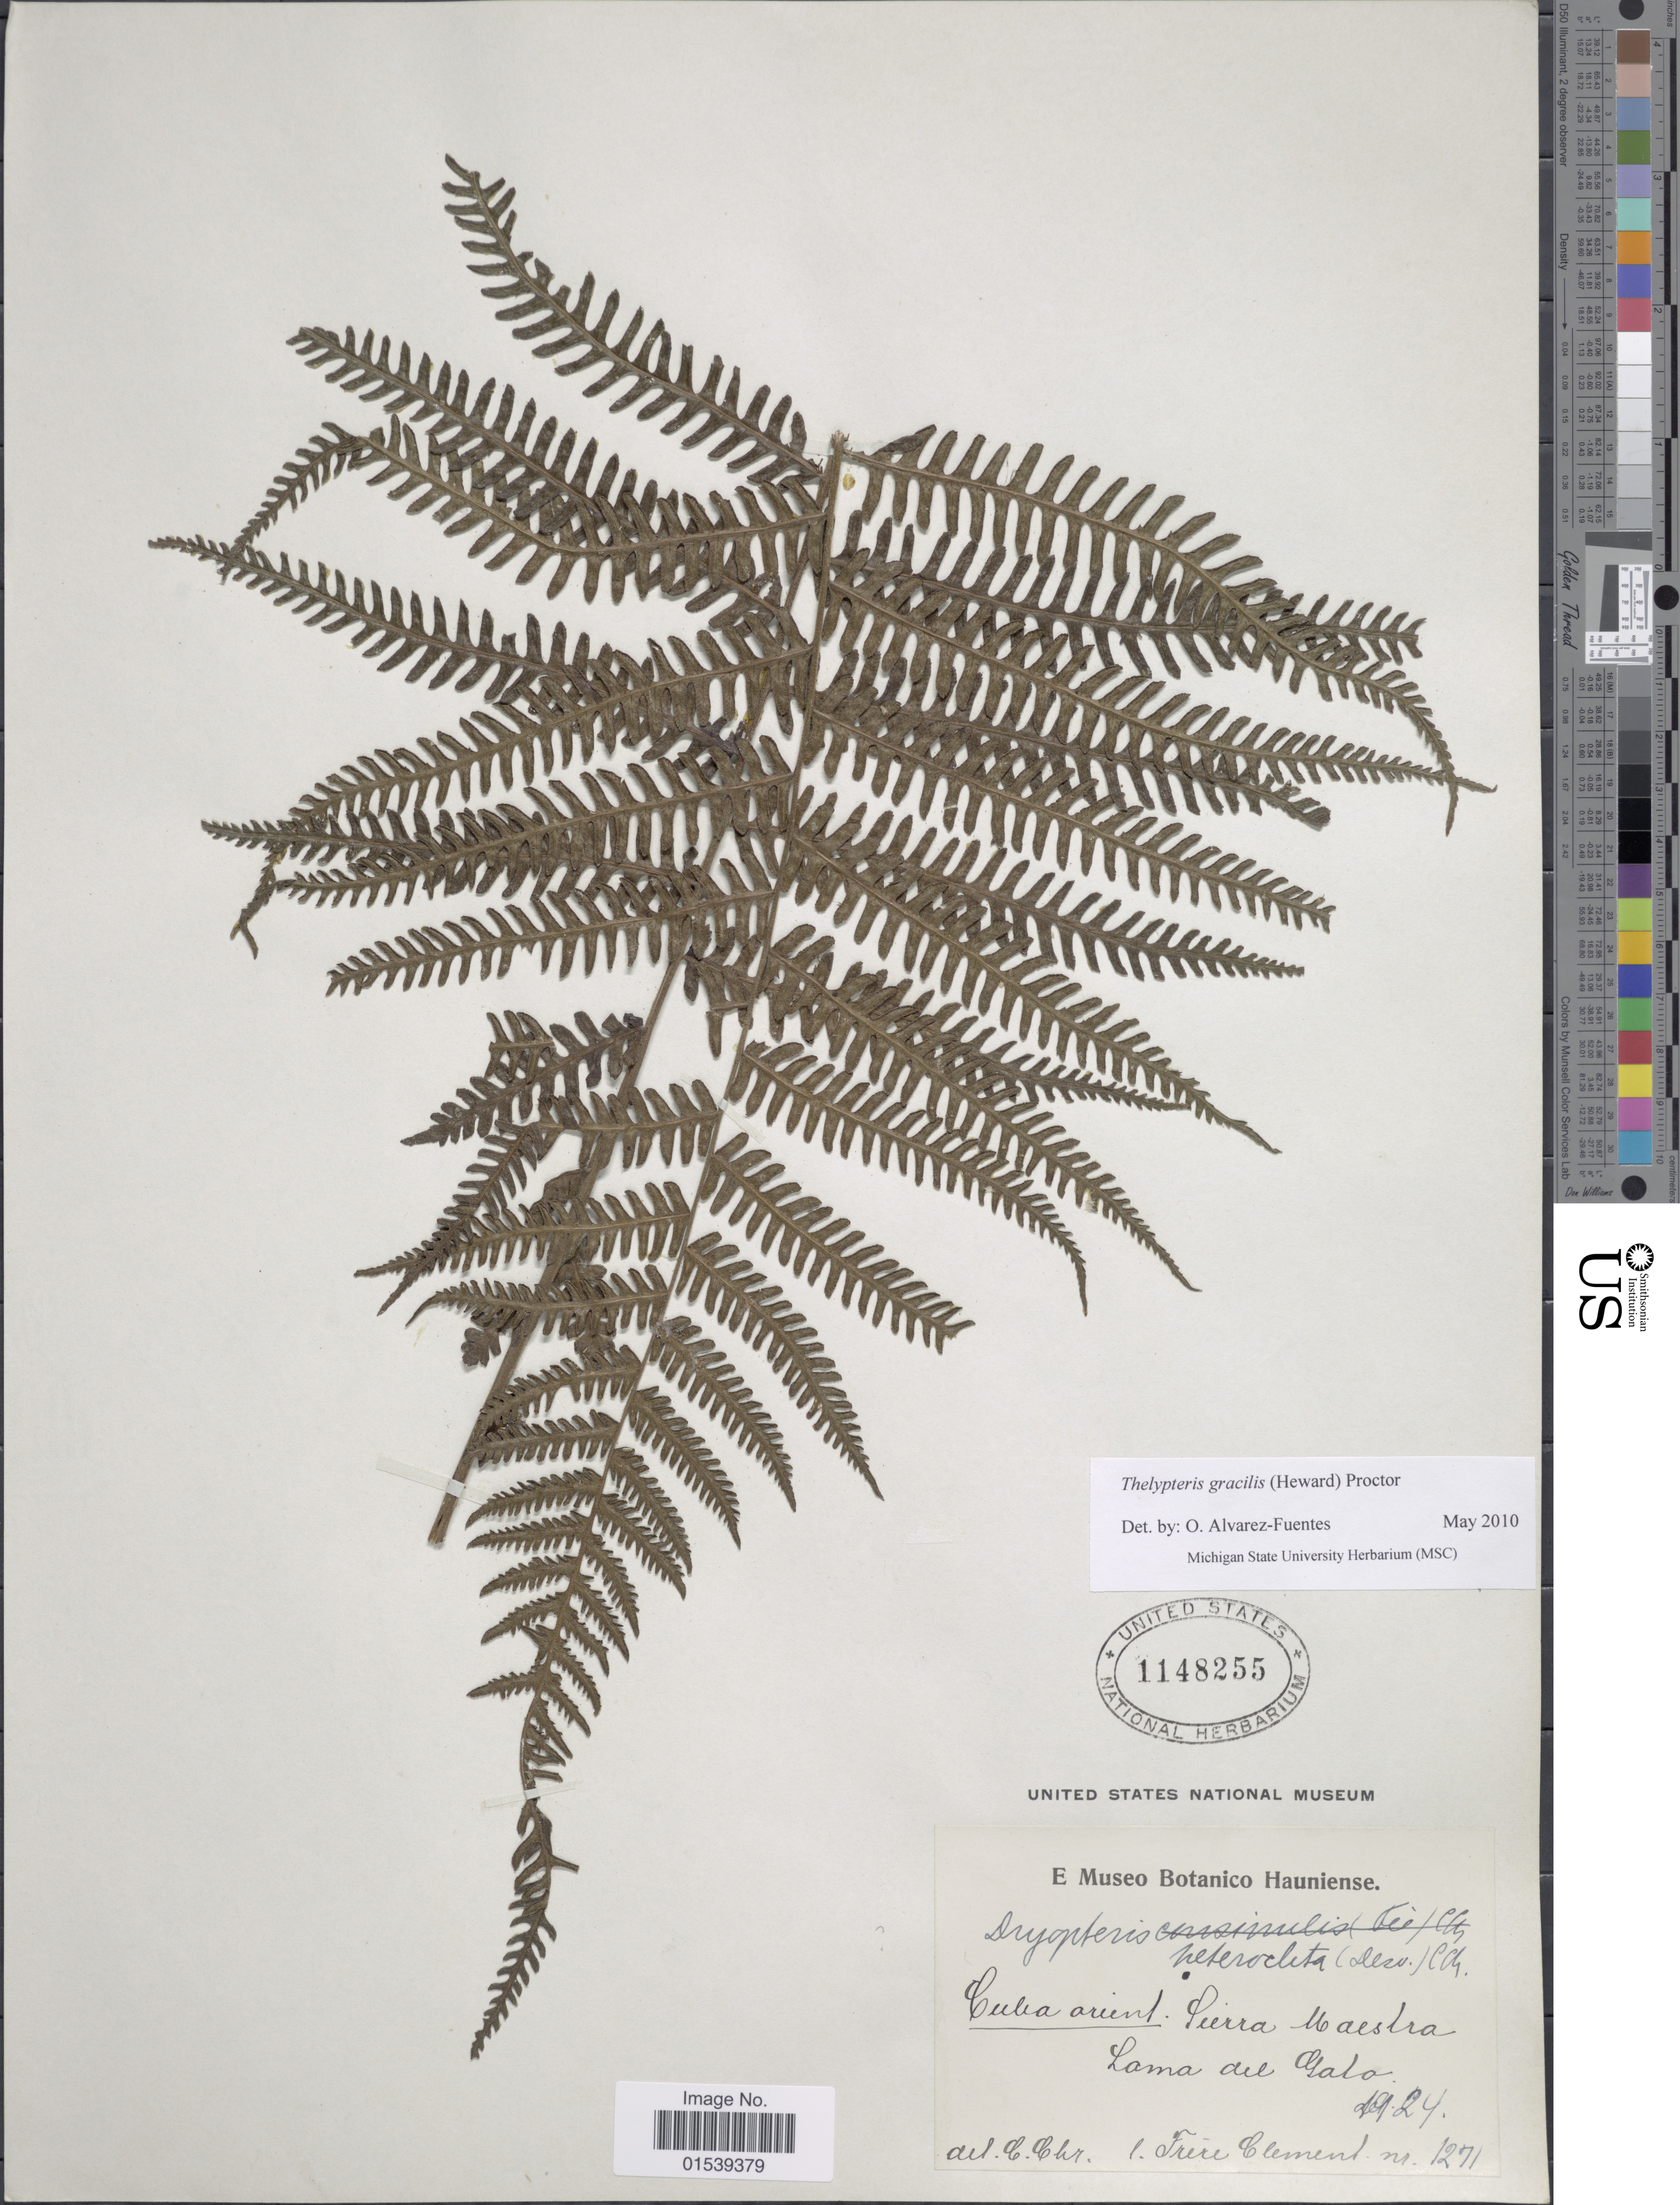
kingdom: Plantae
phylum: Tracheophyta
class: Polypodiopsida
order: Polypodiales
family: Thelypteridaceae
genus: Amauropelta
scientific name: Amauropelta gracilis ined. 2015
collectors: B. Clement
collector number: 1271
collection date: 1924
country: Cuba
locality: Cuba orient., Sierra Maestra, Lama del Gato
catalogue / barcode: US 1148255